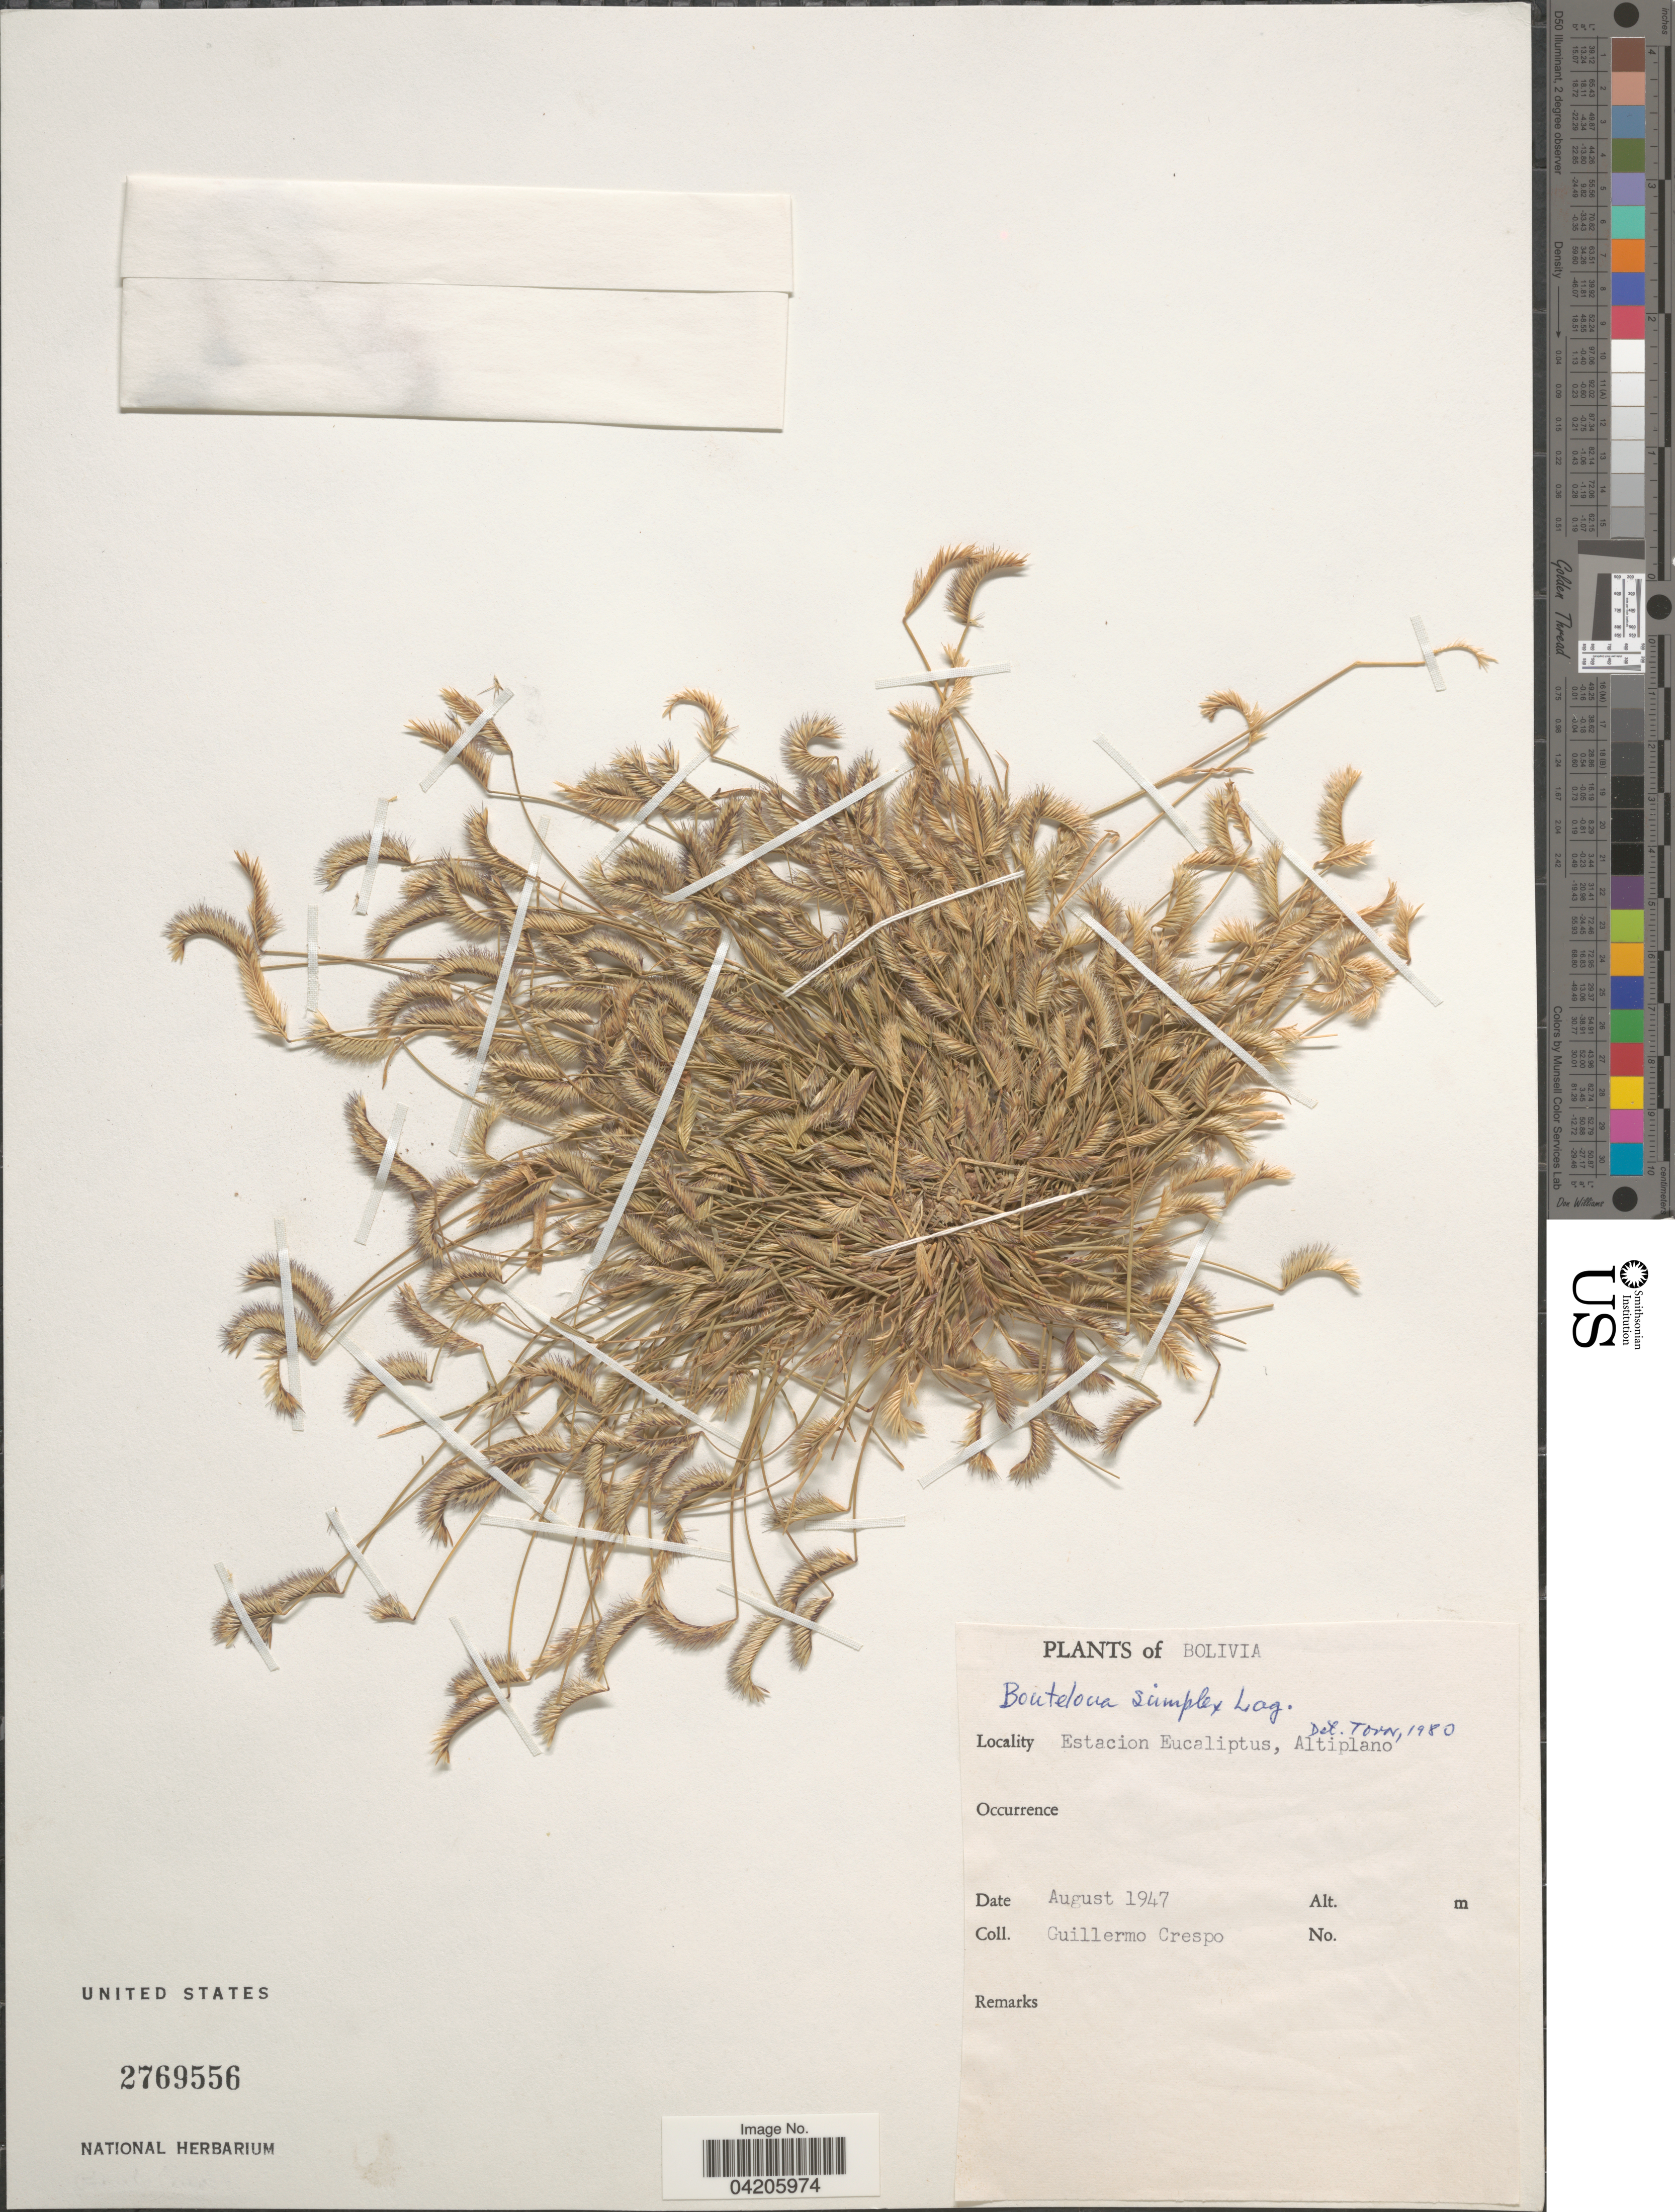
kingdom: Plantae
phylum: Tracheophyta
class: Liliopsida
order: Poales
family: Poaceae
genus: Bouteloua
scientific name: Bouteloua simplex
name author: Lag.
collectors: G. Crespo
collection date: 1947-08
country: Bolivia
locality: Estacion Eucaliptus, Altiplano.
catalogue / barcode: US 2769556